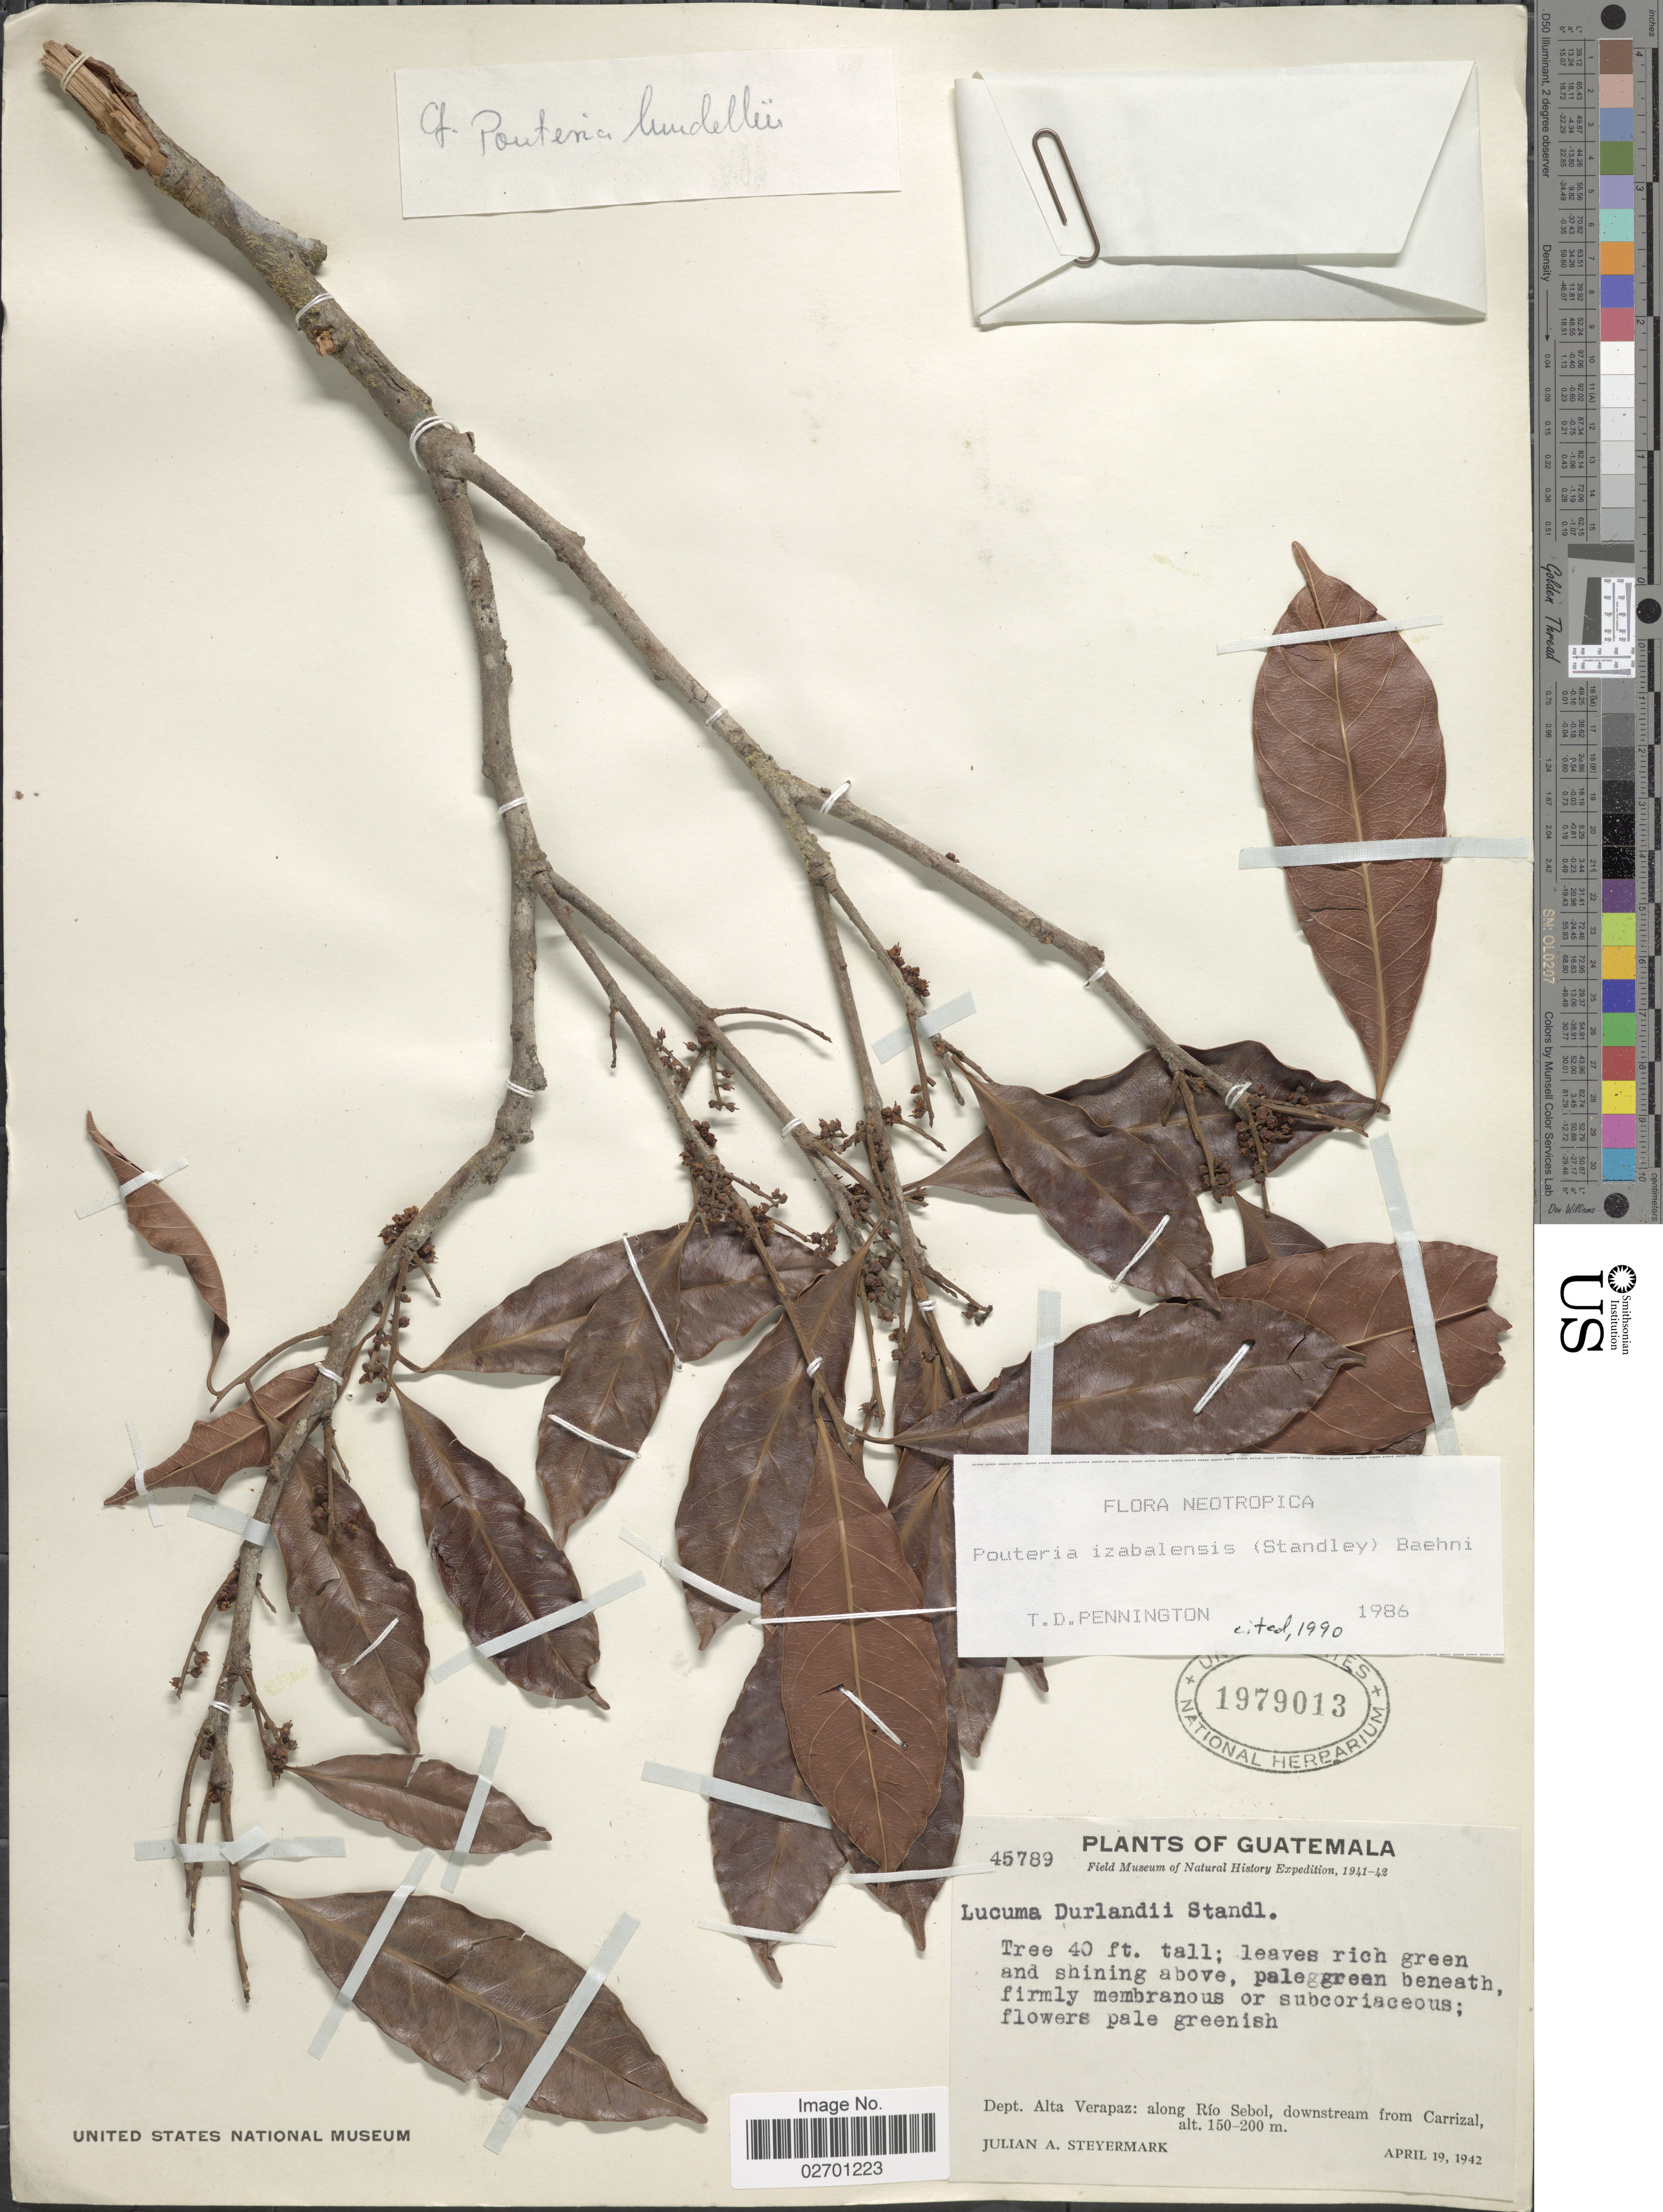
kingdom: Plantae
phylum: Tracheophyta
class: Magnoliopsida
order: Ericales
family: Sapotaceae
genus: Pouteria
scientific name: Pouteria izabalensis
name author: (Standl.) Baehni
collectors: J. Steyermark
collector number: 45789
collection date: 1942-04-19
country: Guatemala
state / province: Alta Verapaz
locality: Along Rio Sebol, downstream from Carrizal.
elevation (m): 150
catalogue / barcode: US 1979013